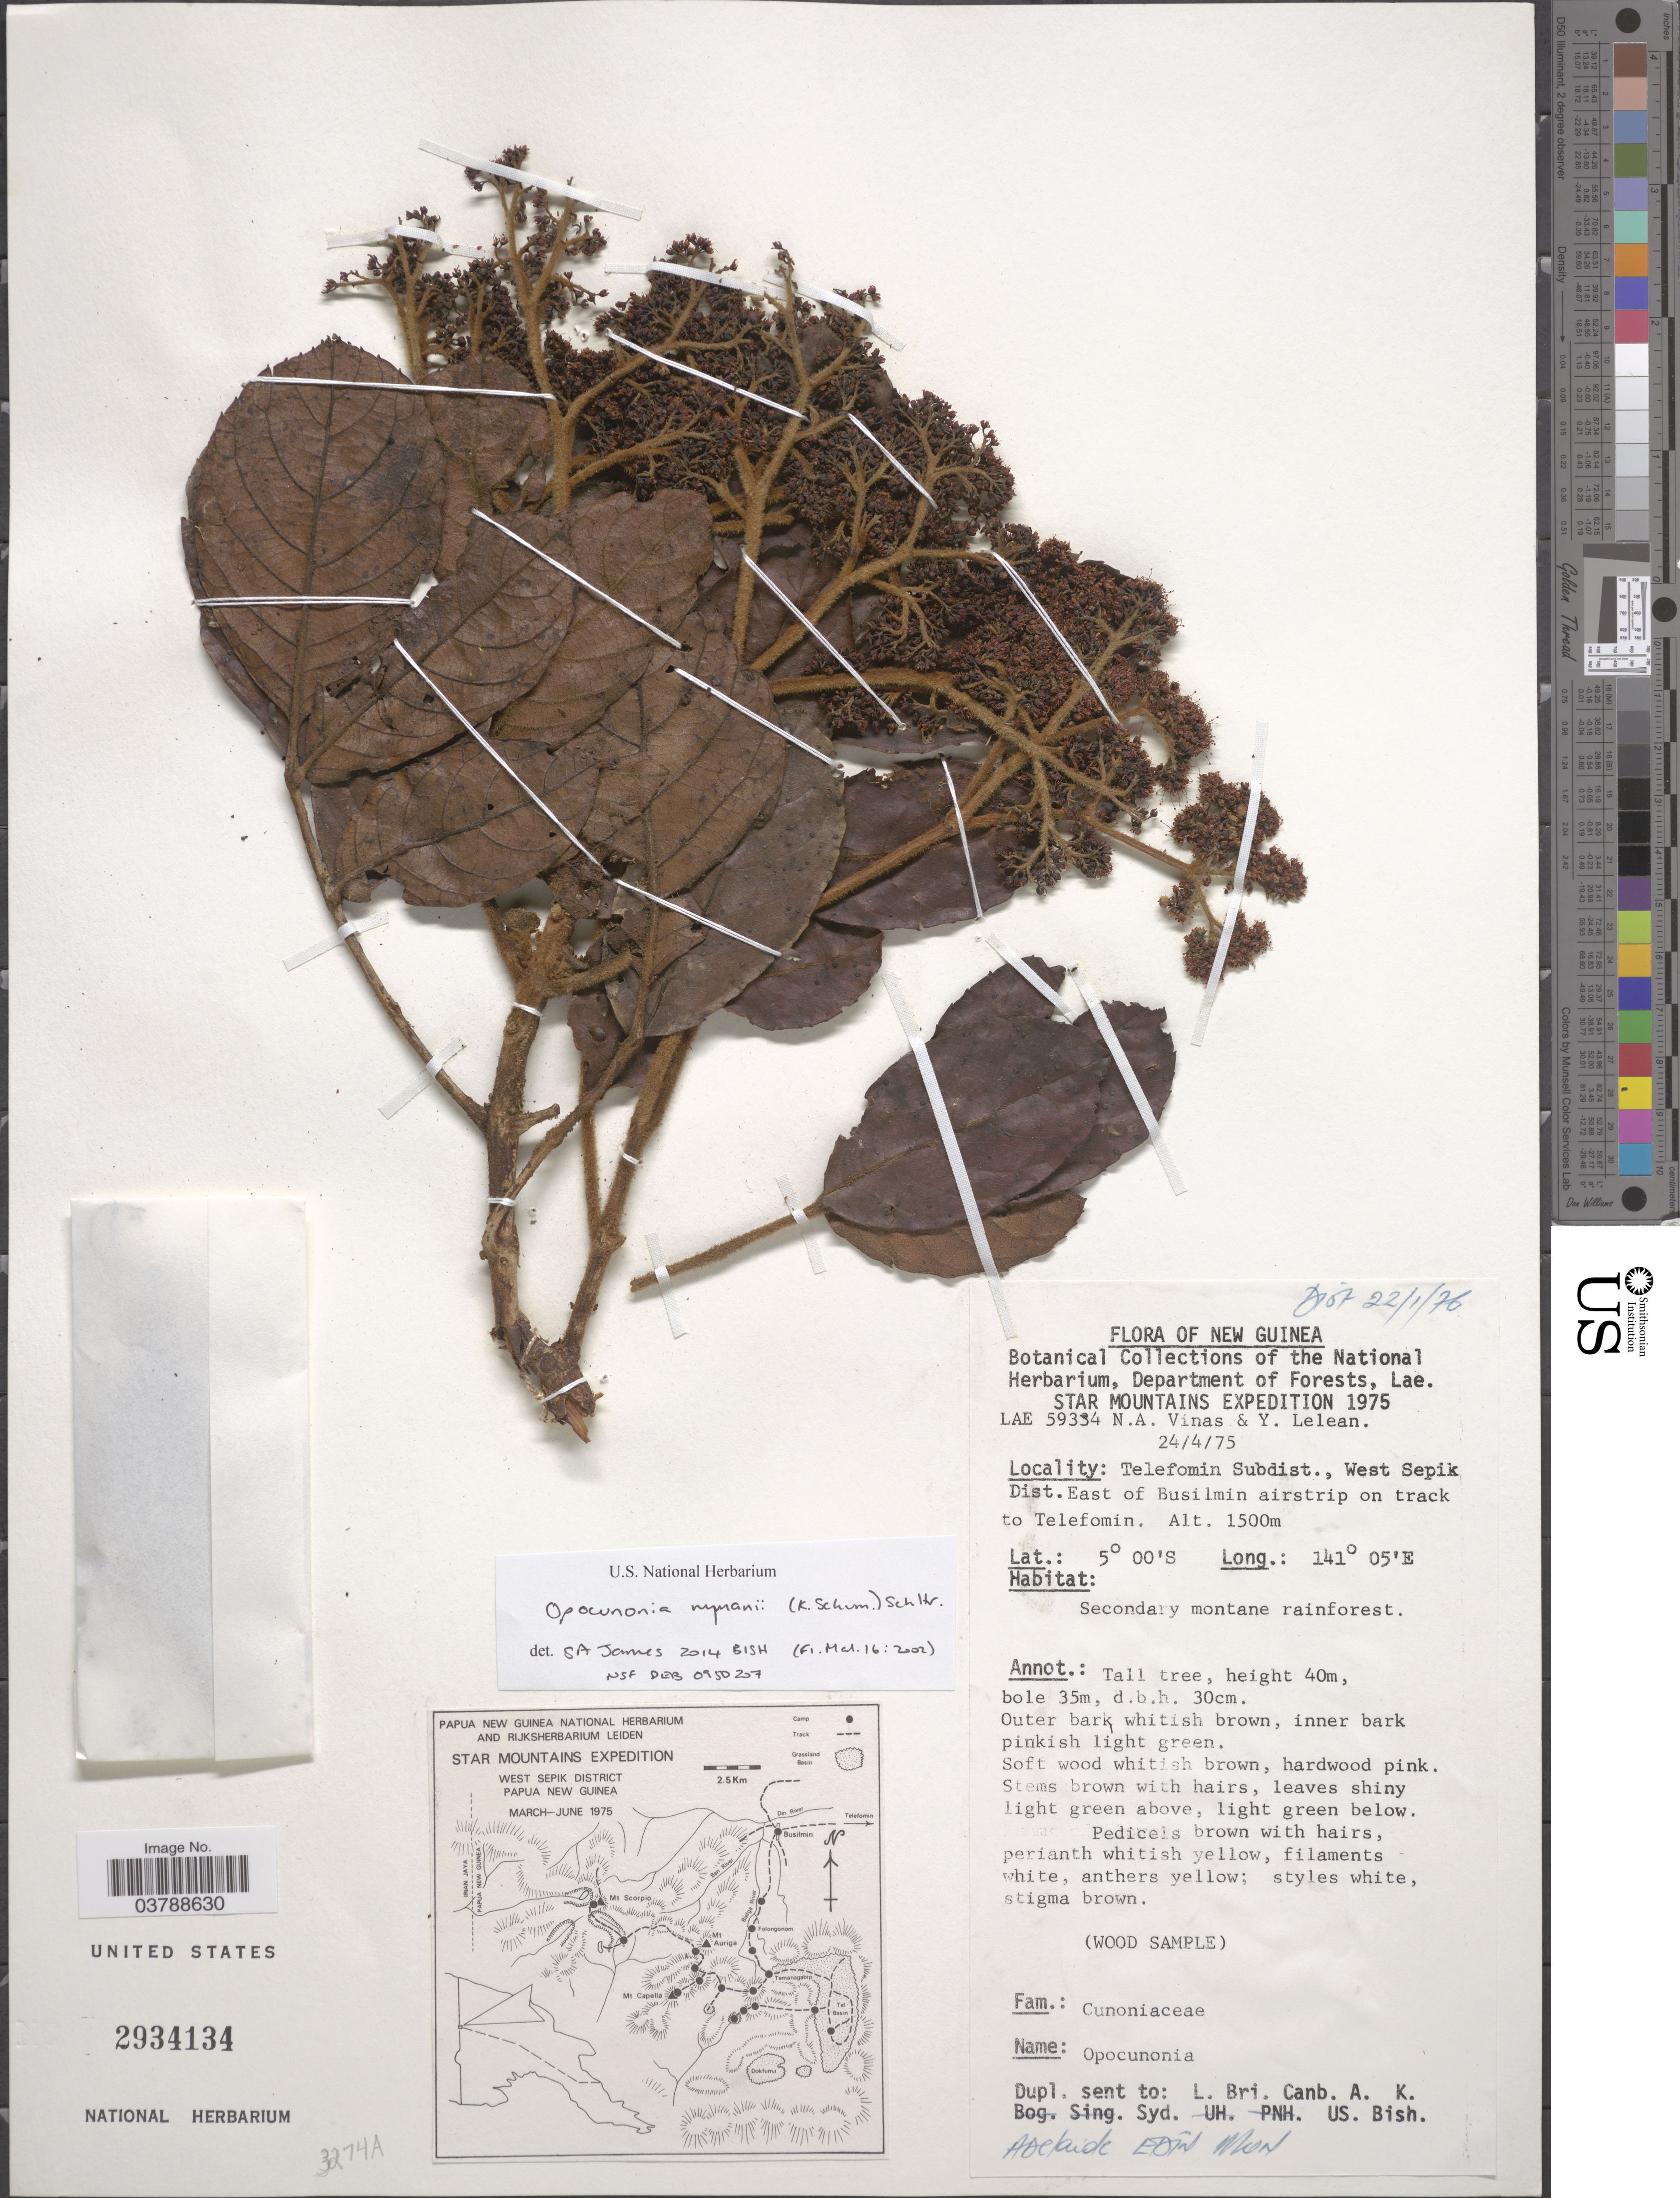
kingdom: Plantae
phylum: Tracheophyta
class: Magnoliopsida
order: Oxalidales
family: Cunoniaceae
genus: Opocunonia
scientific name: Opocunonia nymanii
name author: (K. Schum.) Schltr.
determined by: James, S. A.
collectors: N. Vinas & Y. Lelean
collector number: LAE59334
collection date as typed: Transcribed d/m/y: 24/4/75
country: Papua New Guinea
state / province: Sandaun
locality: Telefomin Subdist., West Sepik Dist. East of Busilmin airstrip on track to Telefomin.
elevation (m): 1500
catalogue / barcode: US 2934134